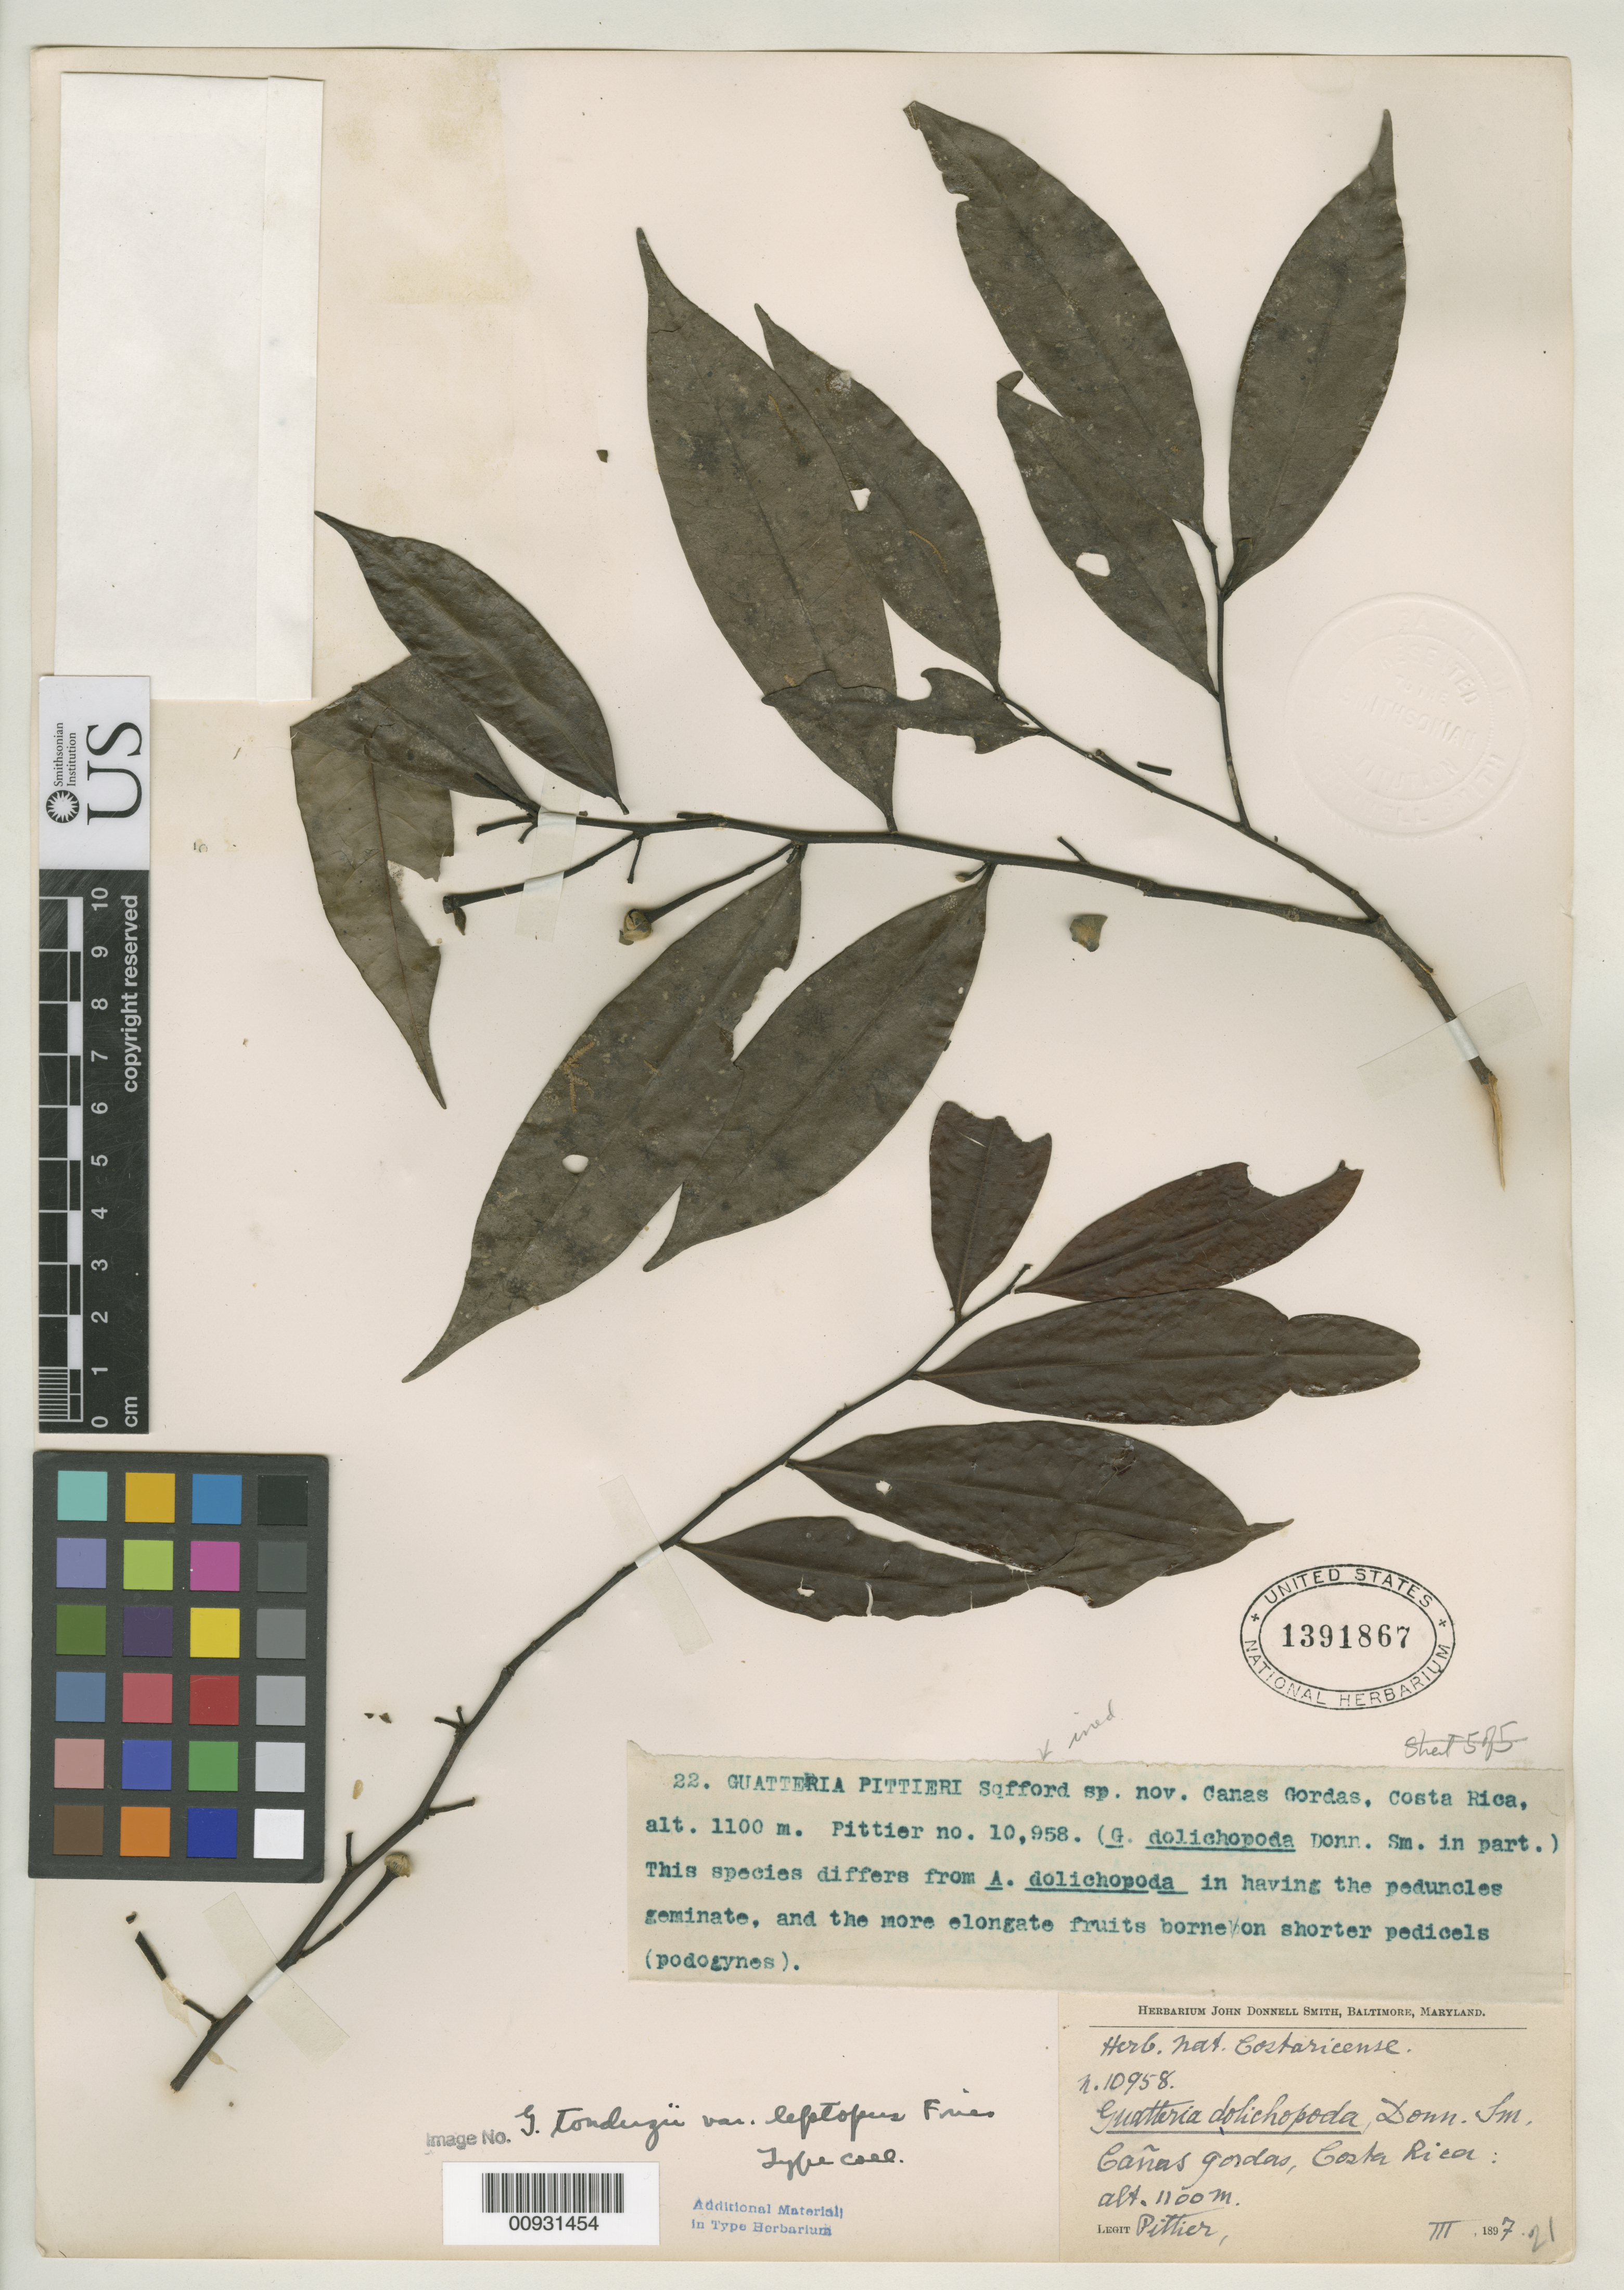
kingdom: Plantae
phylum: Tracheophyta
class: Magnoliopsida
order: Magnoliales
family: Annonaceae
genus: Guatteria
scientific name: Guatteria tonduzii var. leptopus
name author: R.E. Fr.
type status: Isotype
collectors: H. F. Pittier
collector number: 10958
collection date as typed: Mar 1897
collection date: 1897-03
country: Costa Rica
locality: Cañas Gordas.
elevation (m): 1100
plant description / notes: Specimen ex Herbarium John Donnell Smith.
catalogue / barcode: US 1391867